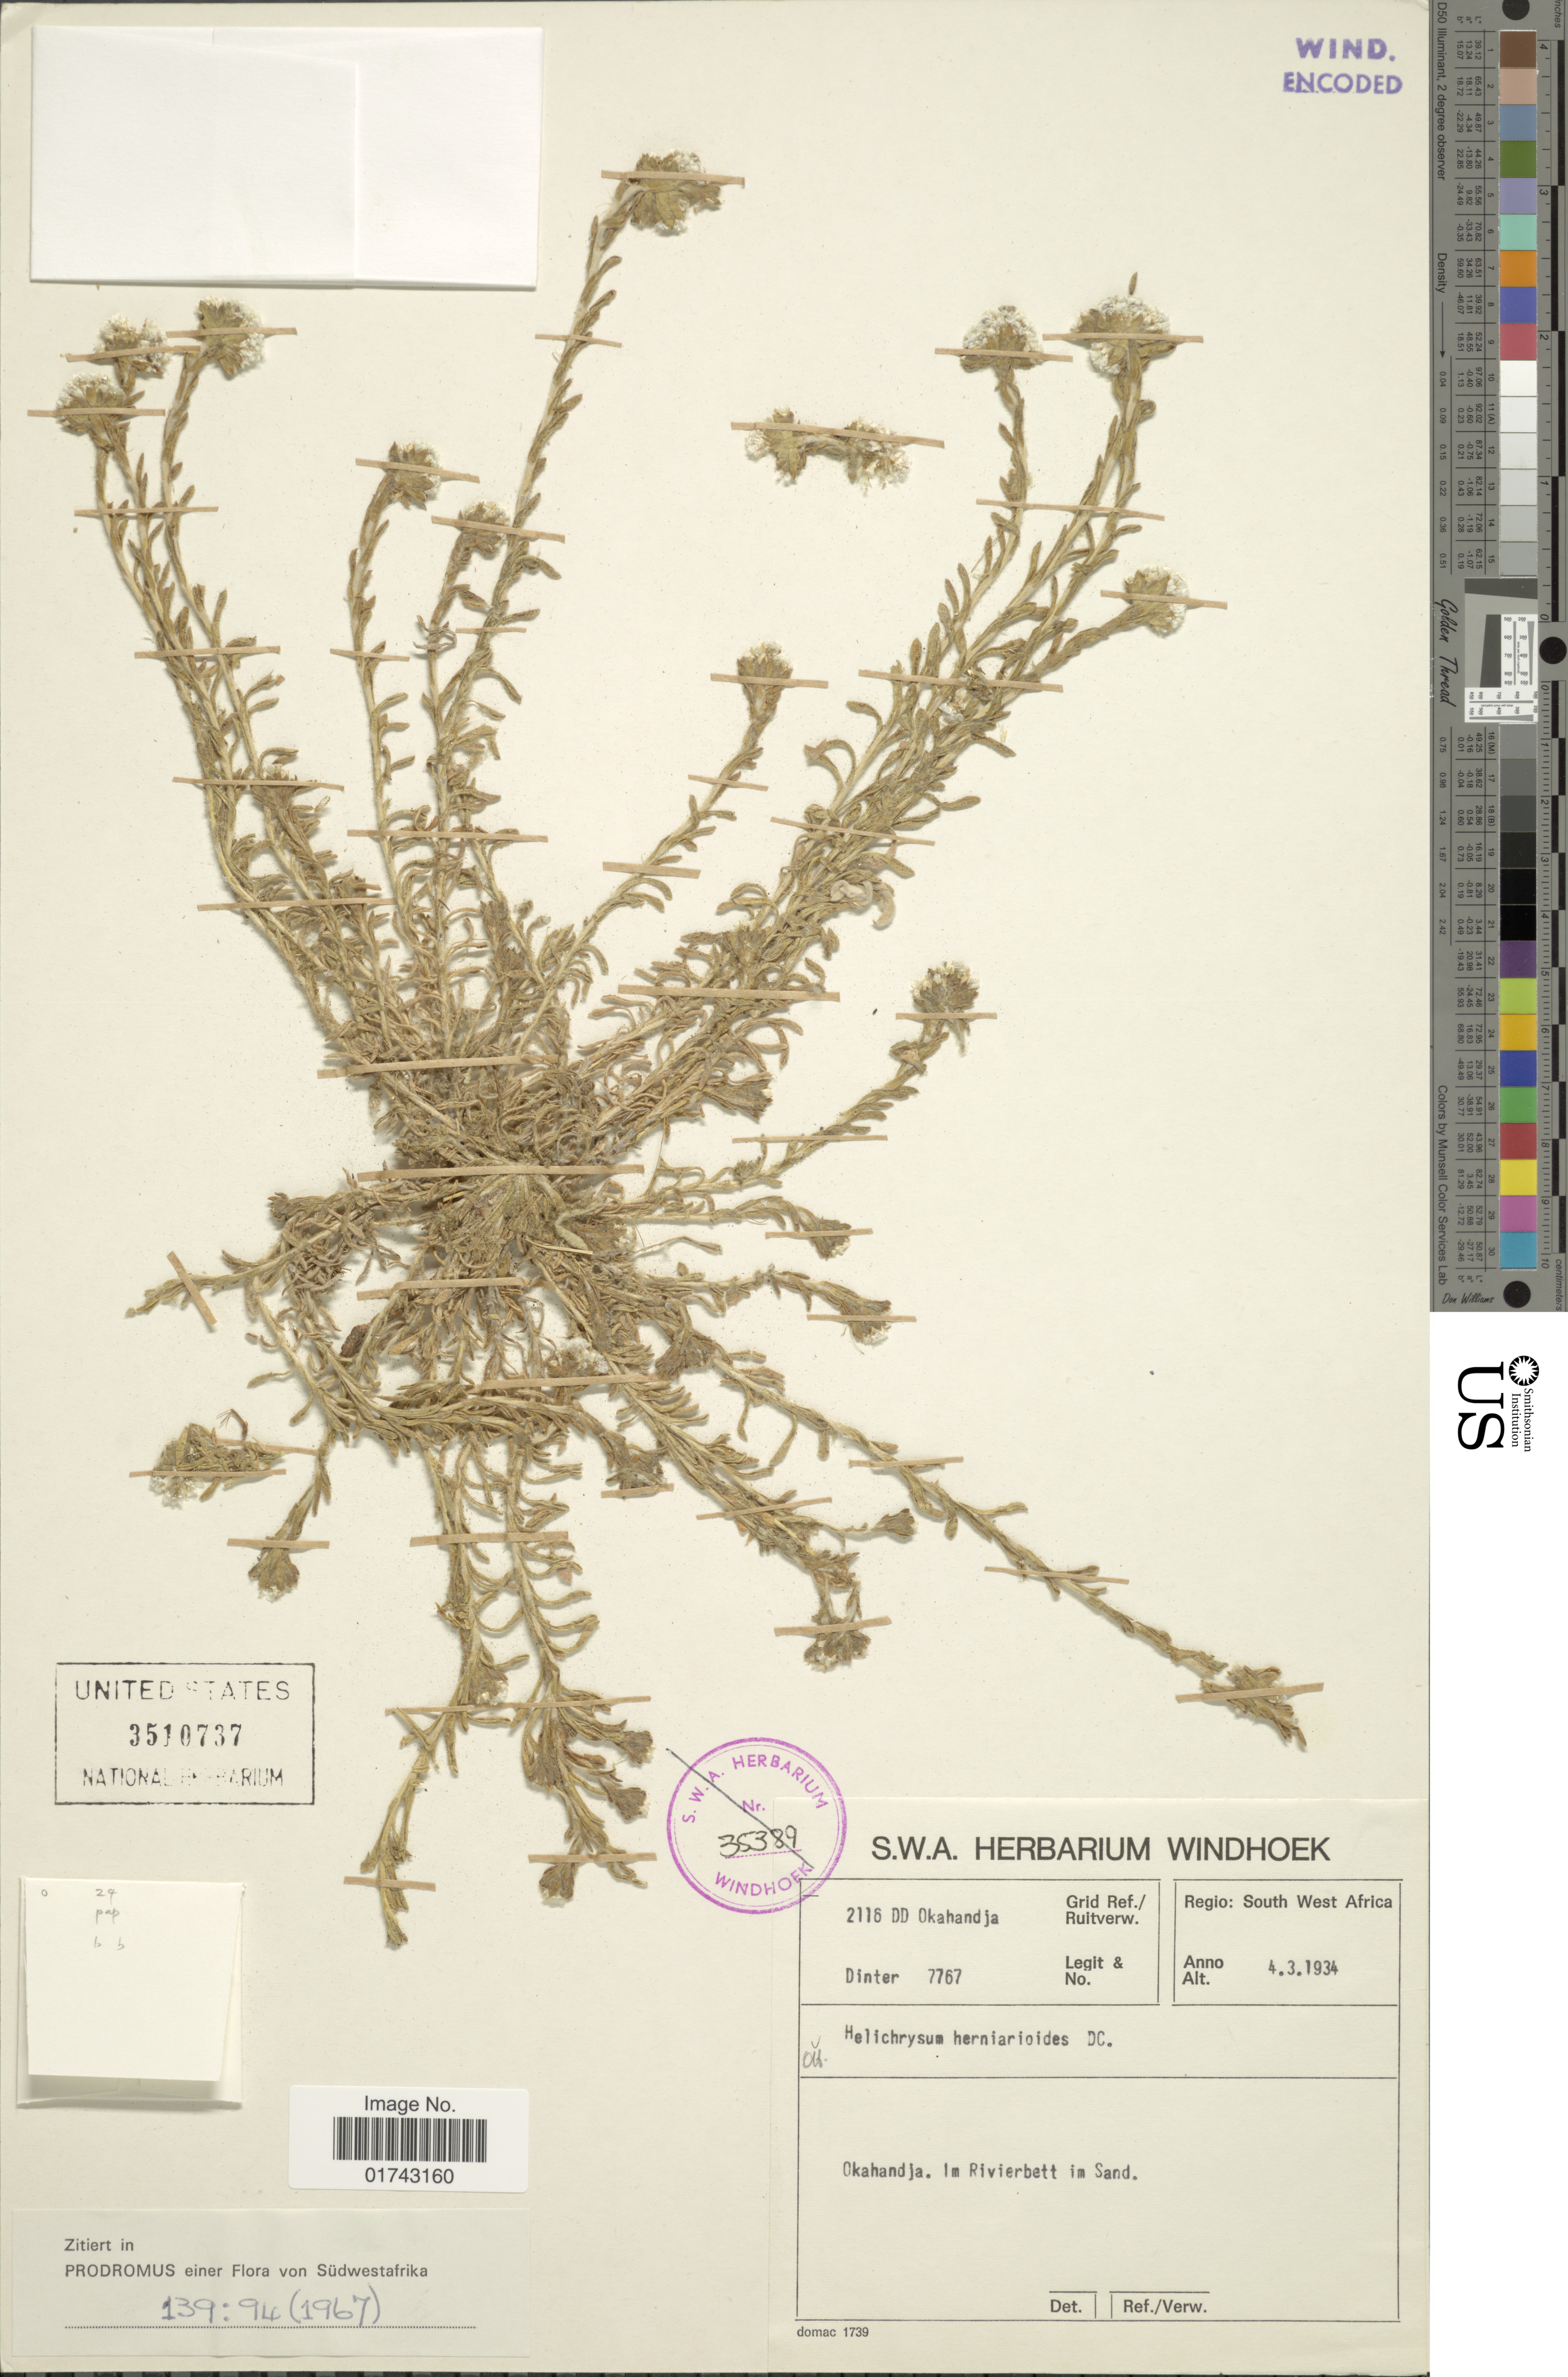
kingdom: Plantae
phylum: Tracheophyta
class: Magnoliopsida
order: Asterales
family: Asteraceae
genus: Helichrysum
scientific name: Helichrysum herniarioides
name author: DC.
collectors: M. Dinter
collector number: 7767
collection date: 1934-03-04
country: Namibia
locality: Regio: South West Africa, Grid Ref./Ruitverw. 2116 DD Okahandja. Okahandja, 1 m Rivierbett im Sand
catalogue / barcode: US 3510737